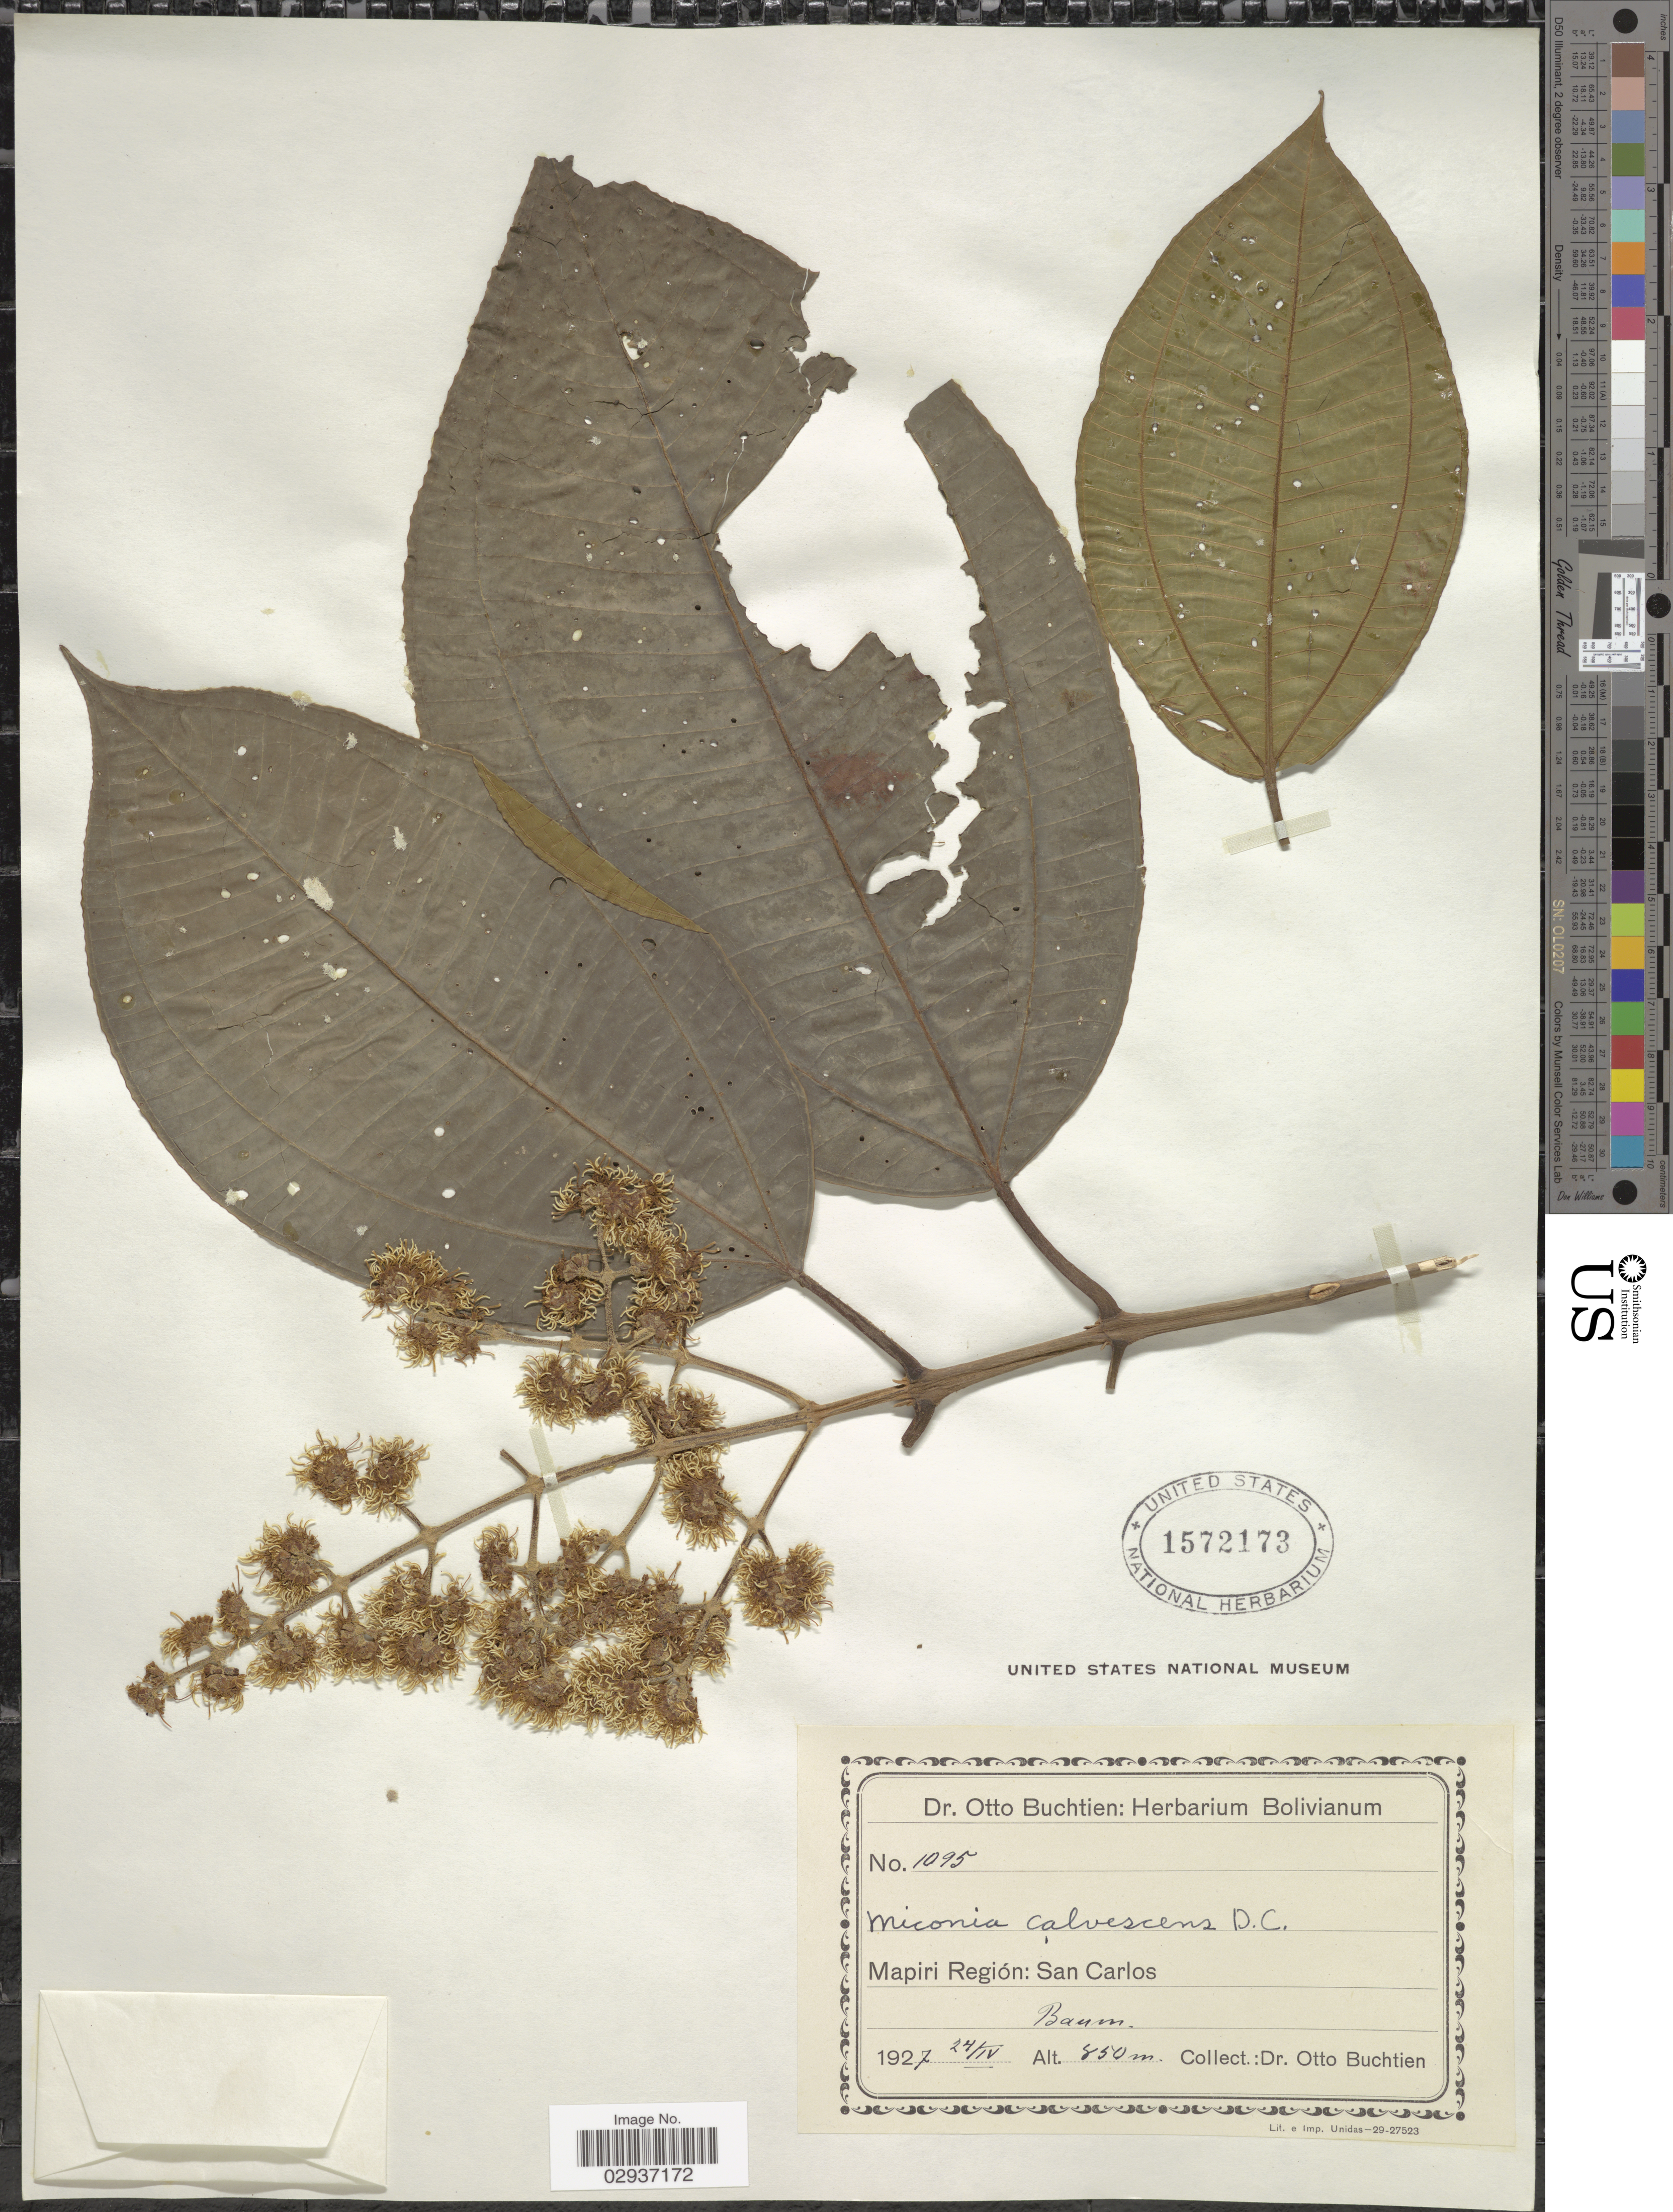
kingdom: Plantae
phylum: Tracheophyta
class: Magnoliopsida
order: Myrtales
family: Melastomataceae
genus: Miconia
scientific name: Miconia calvescens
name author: DC.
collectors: O. Buchtien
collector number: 1095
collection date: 1927-04-24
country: Bolivia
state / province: La Paz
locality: Mapiri Región: San Carlos.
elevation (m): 850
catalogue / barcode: US 1572173